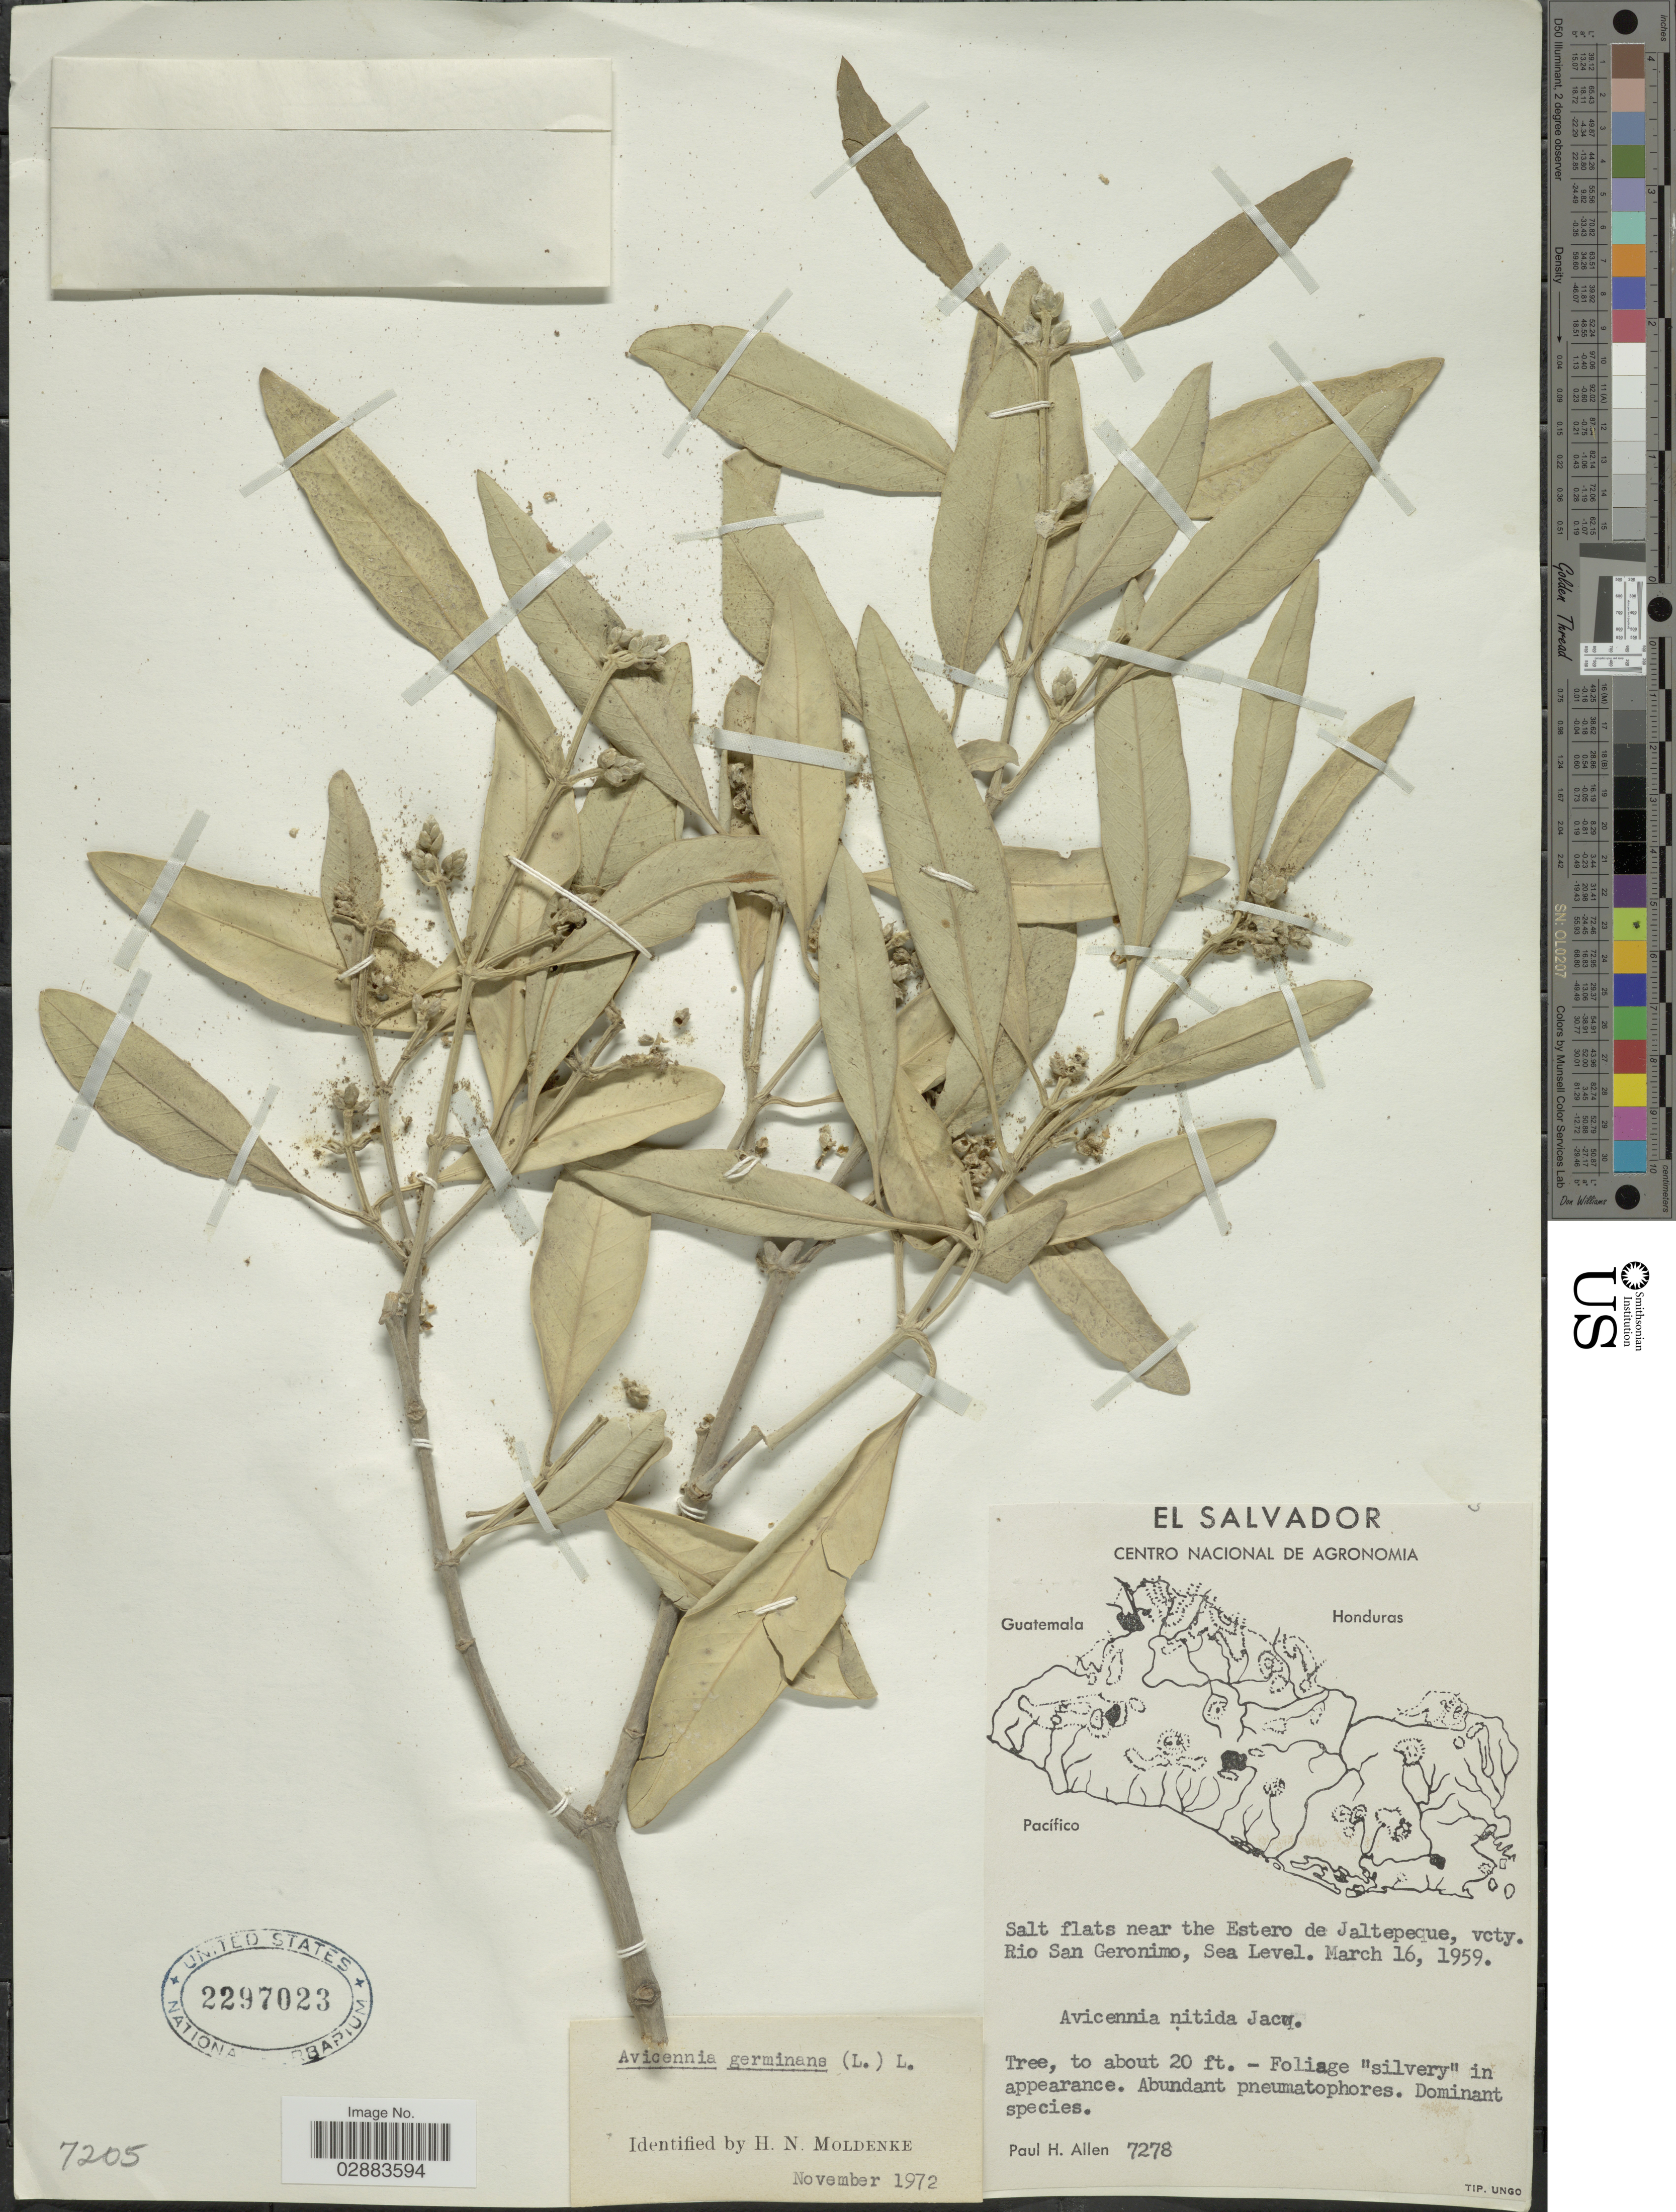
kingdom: Plantae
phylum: Tracheophyta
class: Magnoliopsida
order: Lamiales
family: Acanthaceae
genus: Avicennia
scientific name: Avicennia germinans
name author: (L.) L.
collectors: P. H. Allen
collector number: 7278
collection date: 1959-03-16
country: El Salvador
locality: Salt flats near the Estero de Jaltepeque, vcty. Rio San Geronimo.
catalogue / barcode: US 2297023